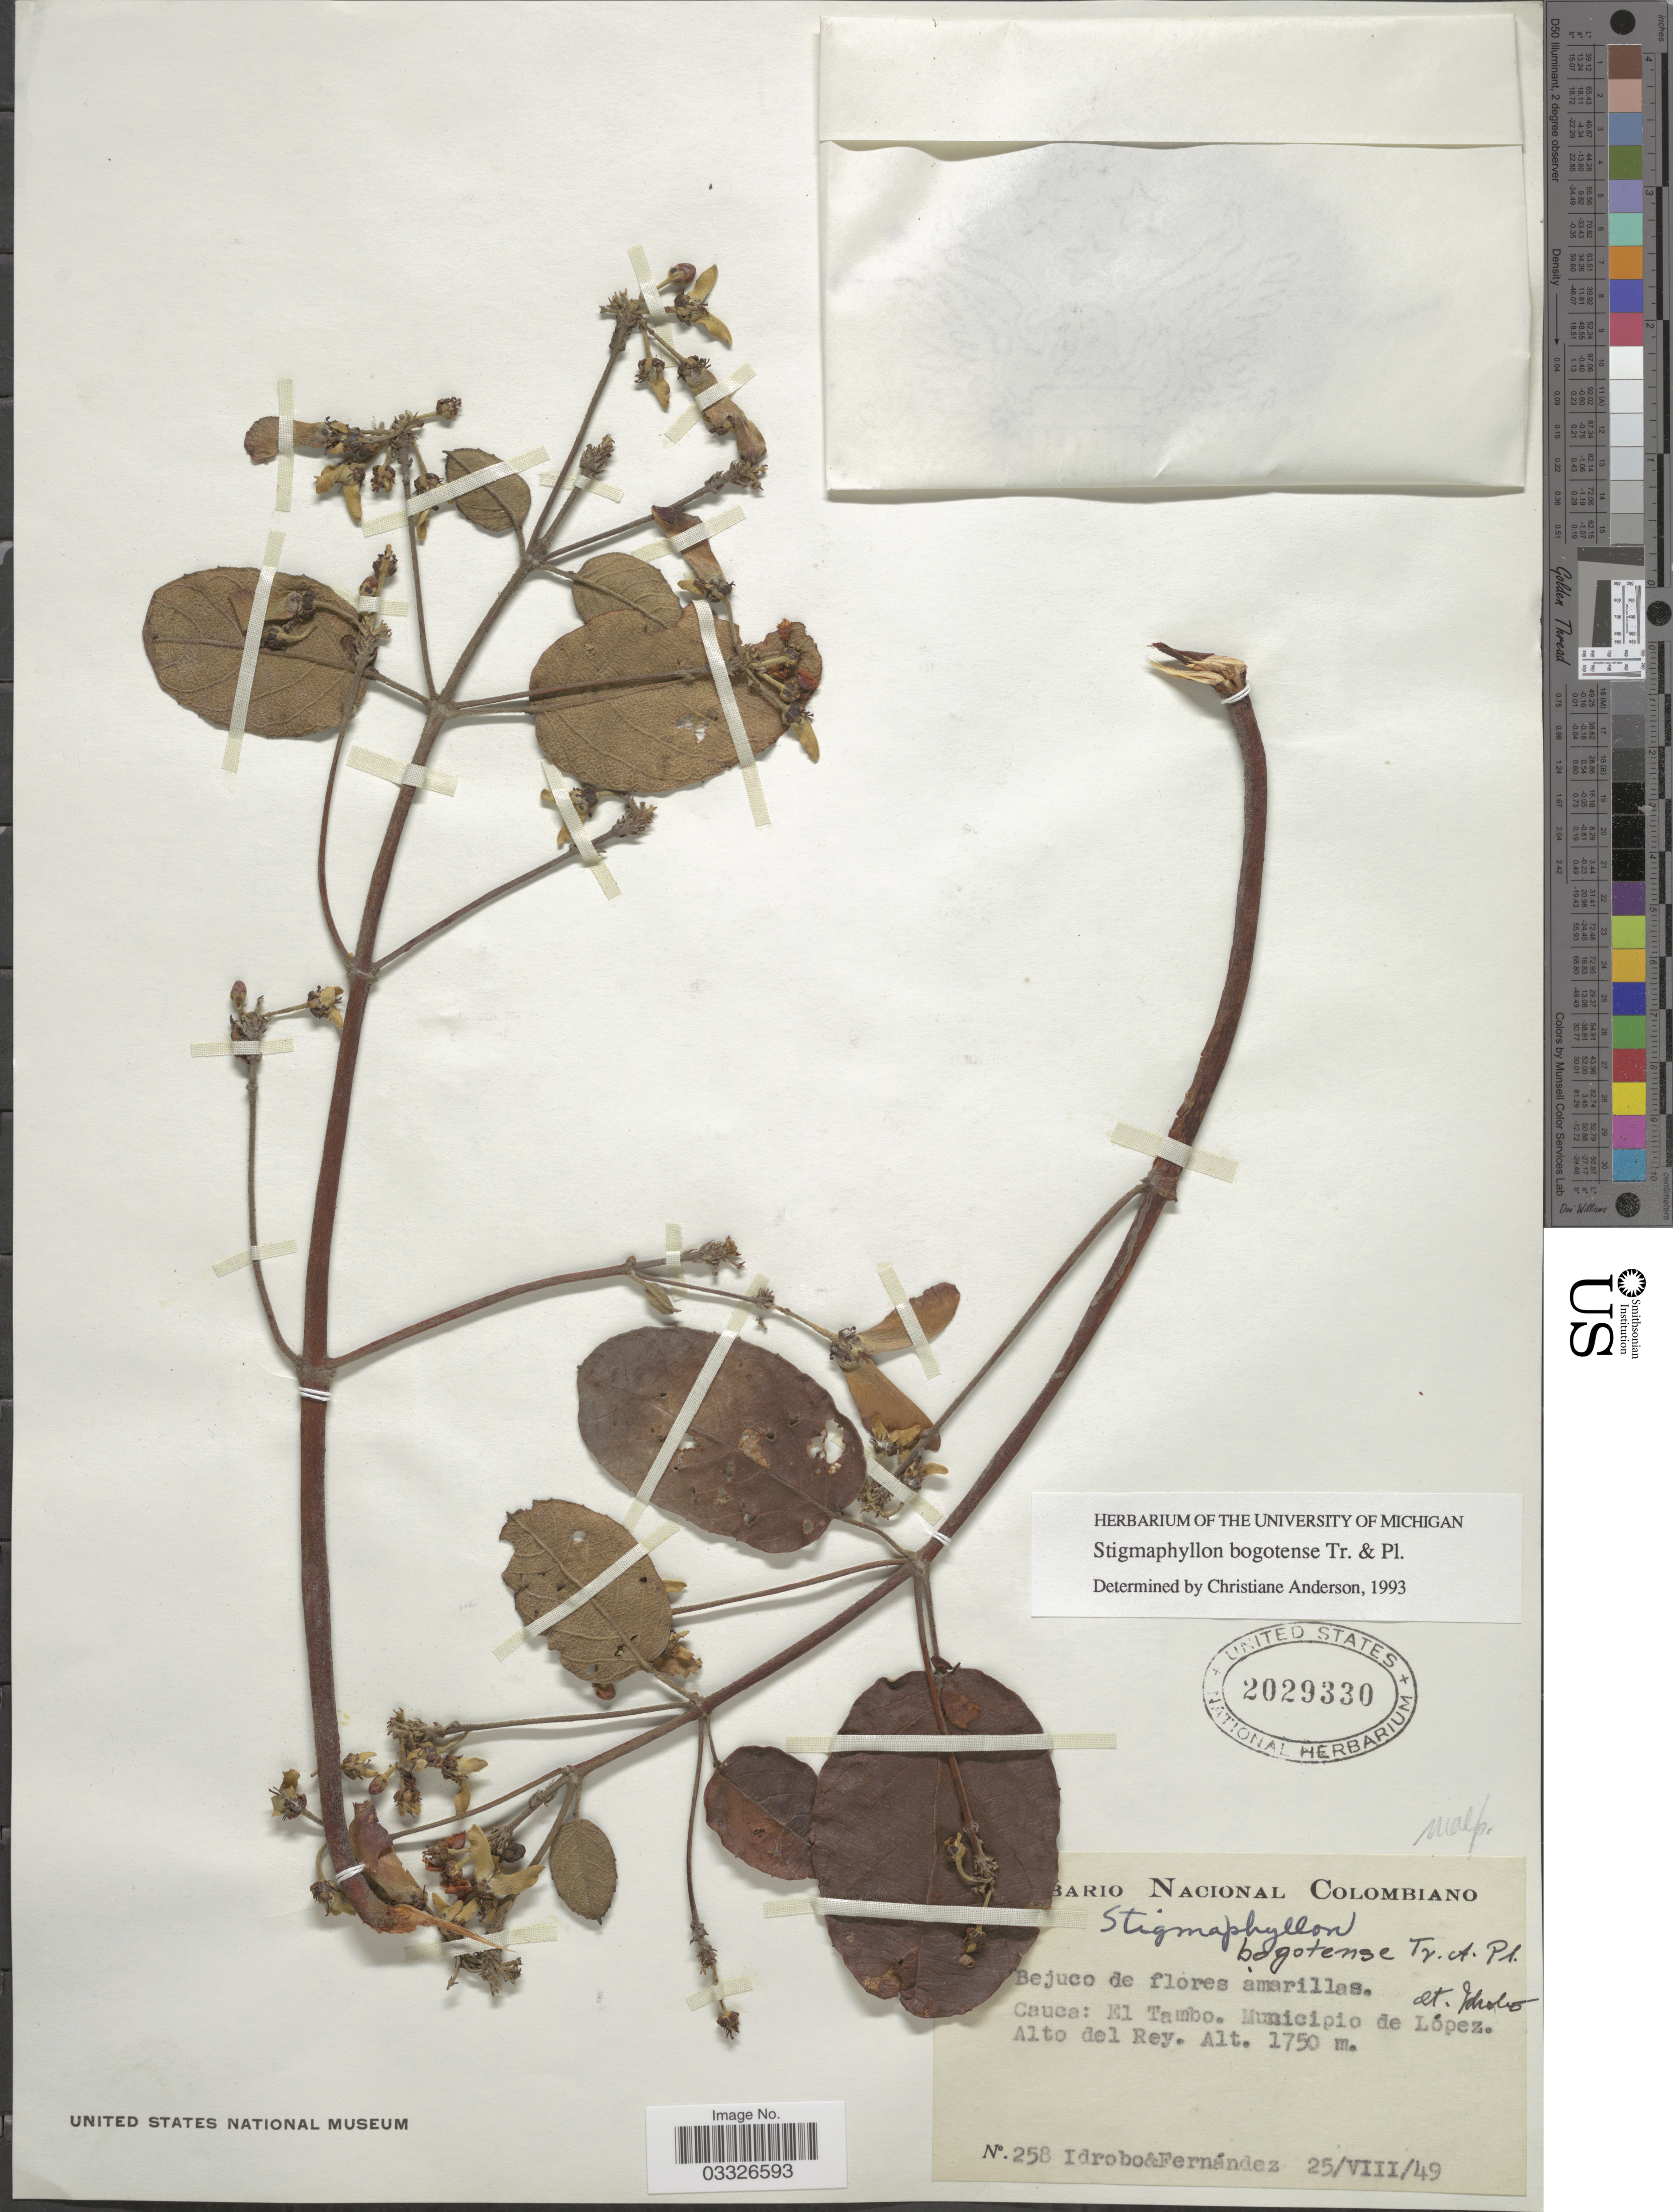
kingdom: Plantae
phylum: Tracheophyta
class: Magnoliopsida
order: Malpighiales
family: Malpighiaceae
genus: Stigmaphyllon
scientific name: Stigmaphyllon bogotense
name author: Triana & Planch.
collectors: -- Idrobo & -- Fernandez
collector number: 258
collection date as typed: Transcribed d/m/y: 25/8/49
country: Colombia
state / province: Cauca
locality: El Tambo. Municipio de López. Alto del Rey.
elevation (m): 1750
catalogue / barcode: US 2029330